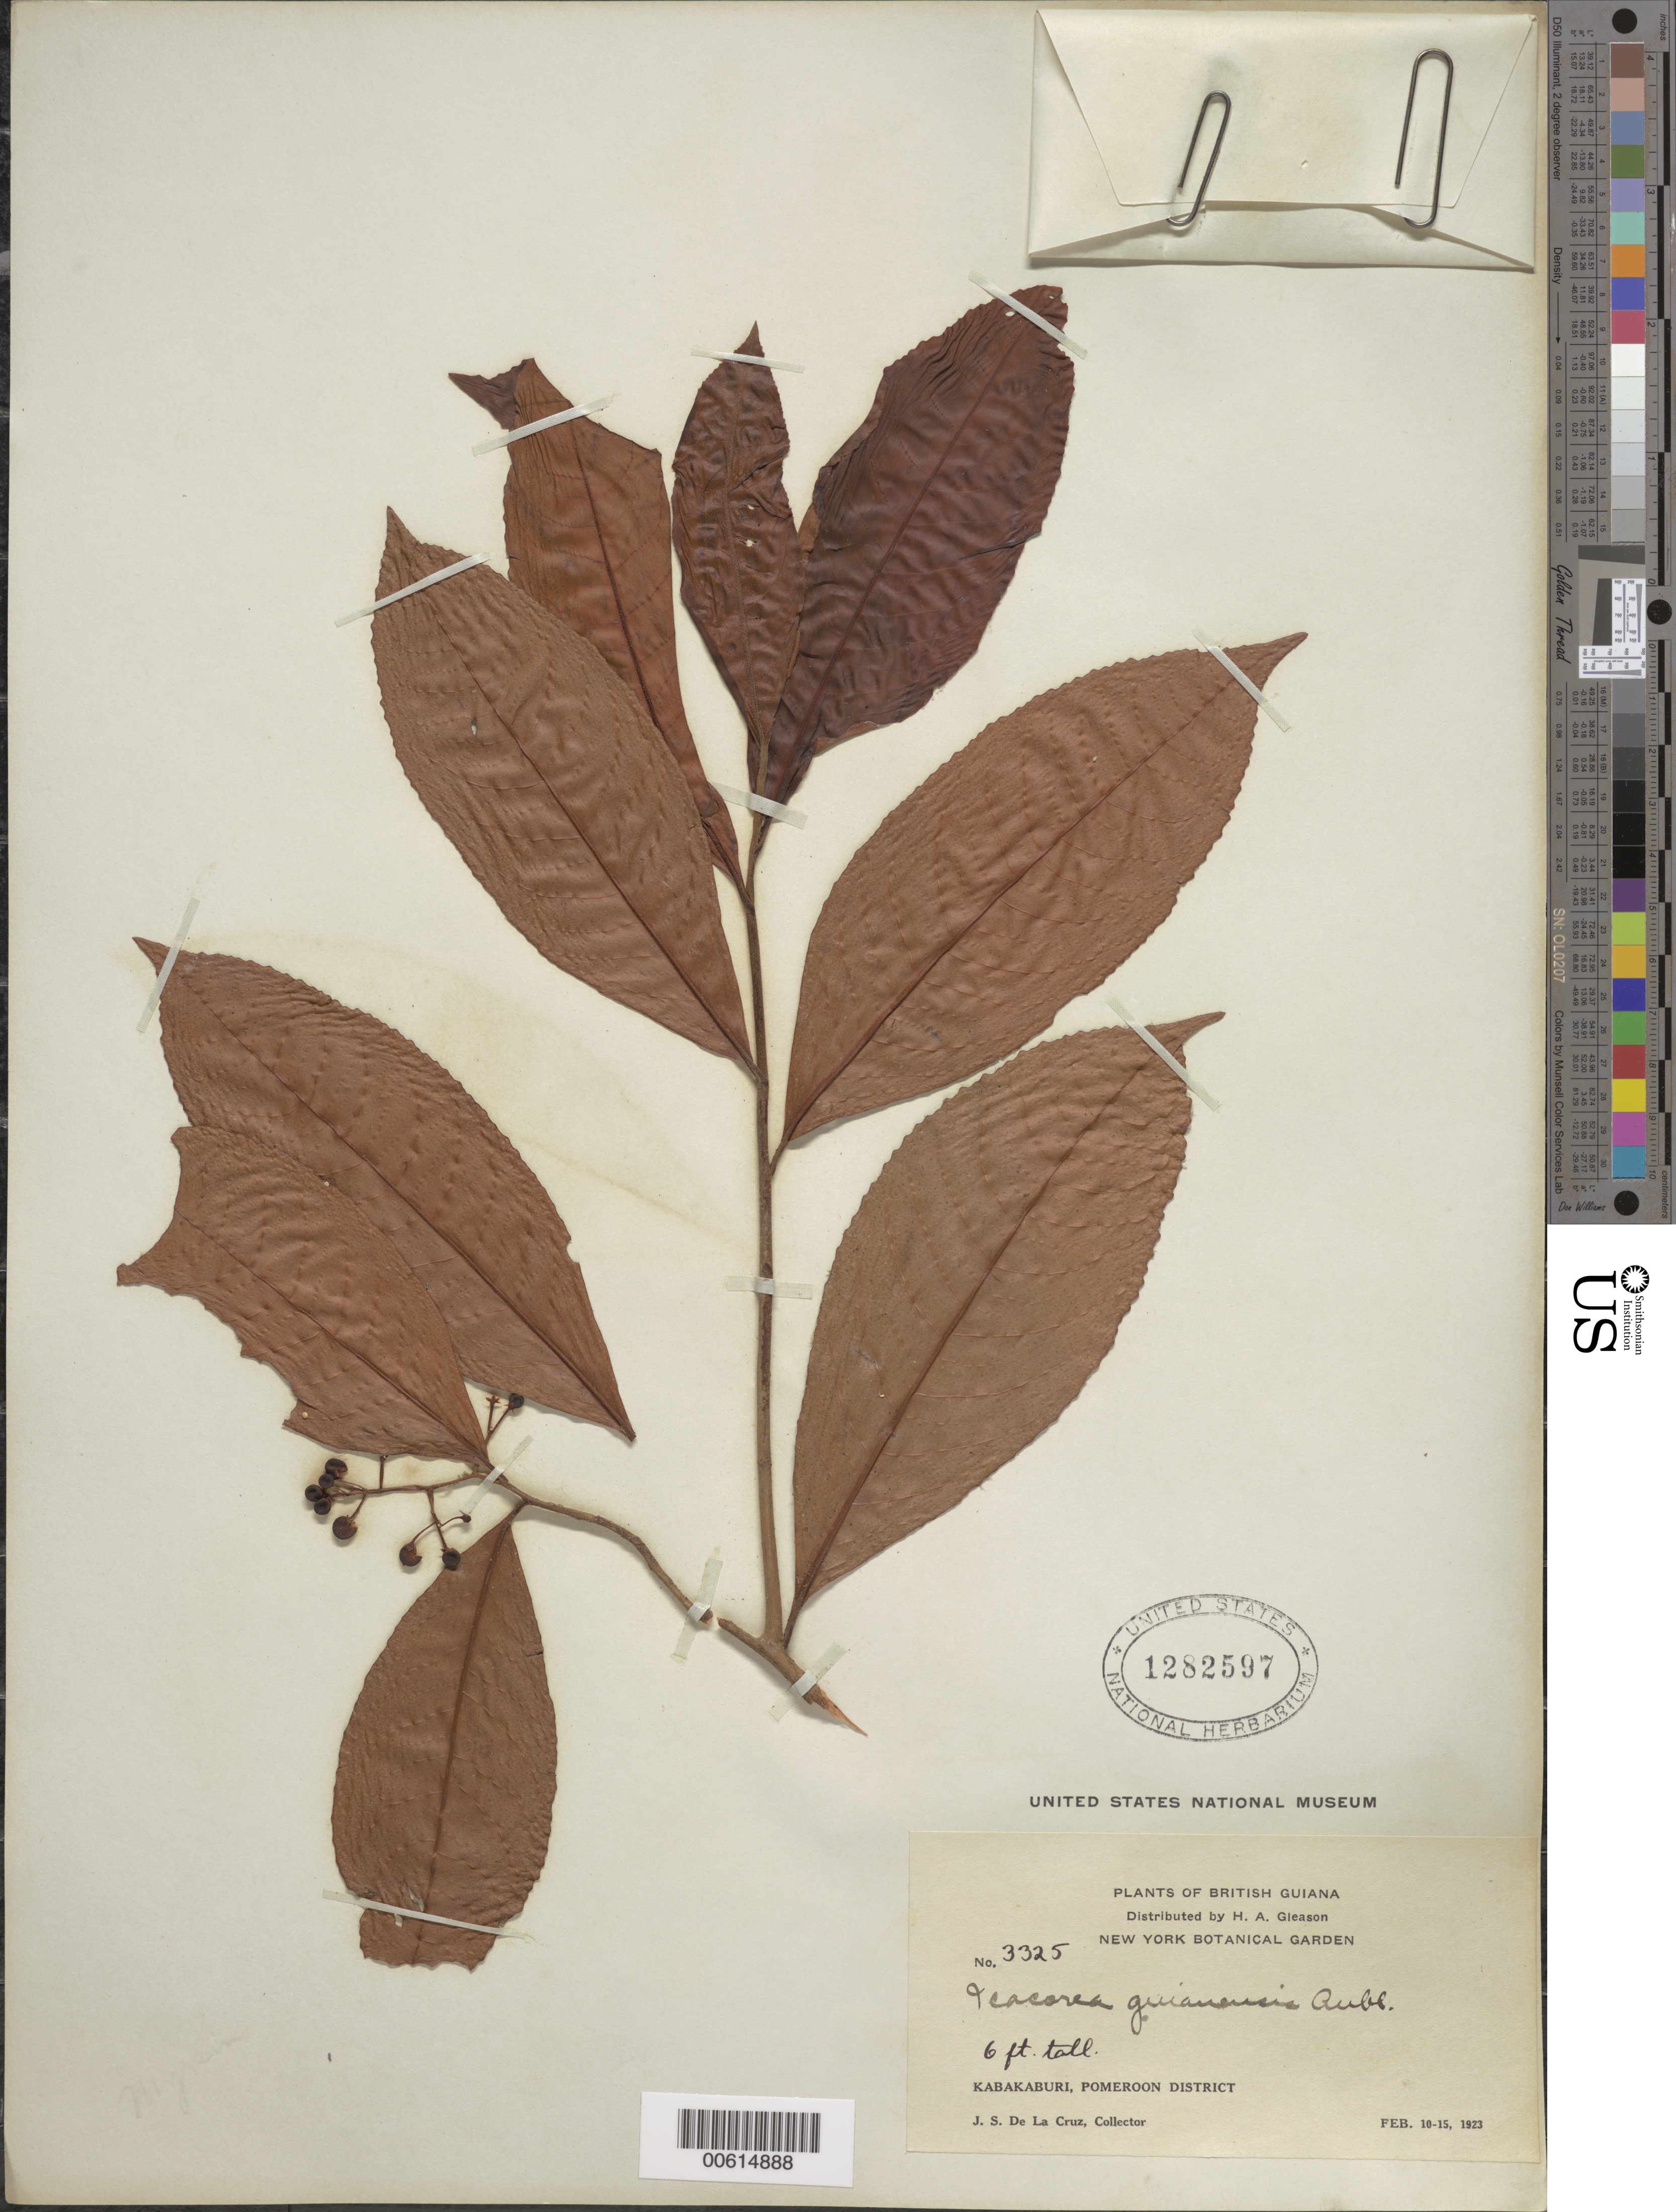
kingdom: Plantae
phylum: Tracheophyta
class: Magnoliopsida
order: Ericales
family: Primulaceae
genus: Ardisia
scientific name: Ardisia guianensis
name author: (Aubl.) Mez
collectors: J. S. de la Cruz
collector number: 3325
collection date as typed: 10-Feb-23 to 15-Feb-23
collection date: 1923-02-10/1923-02-15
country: Guyana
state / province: Pomeroon-Supenaam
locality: Kabakaburi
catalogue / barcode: US 1282597